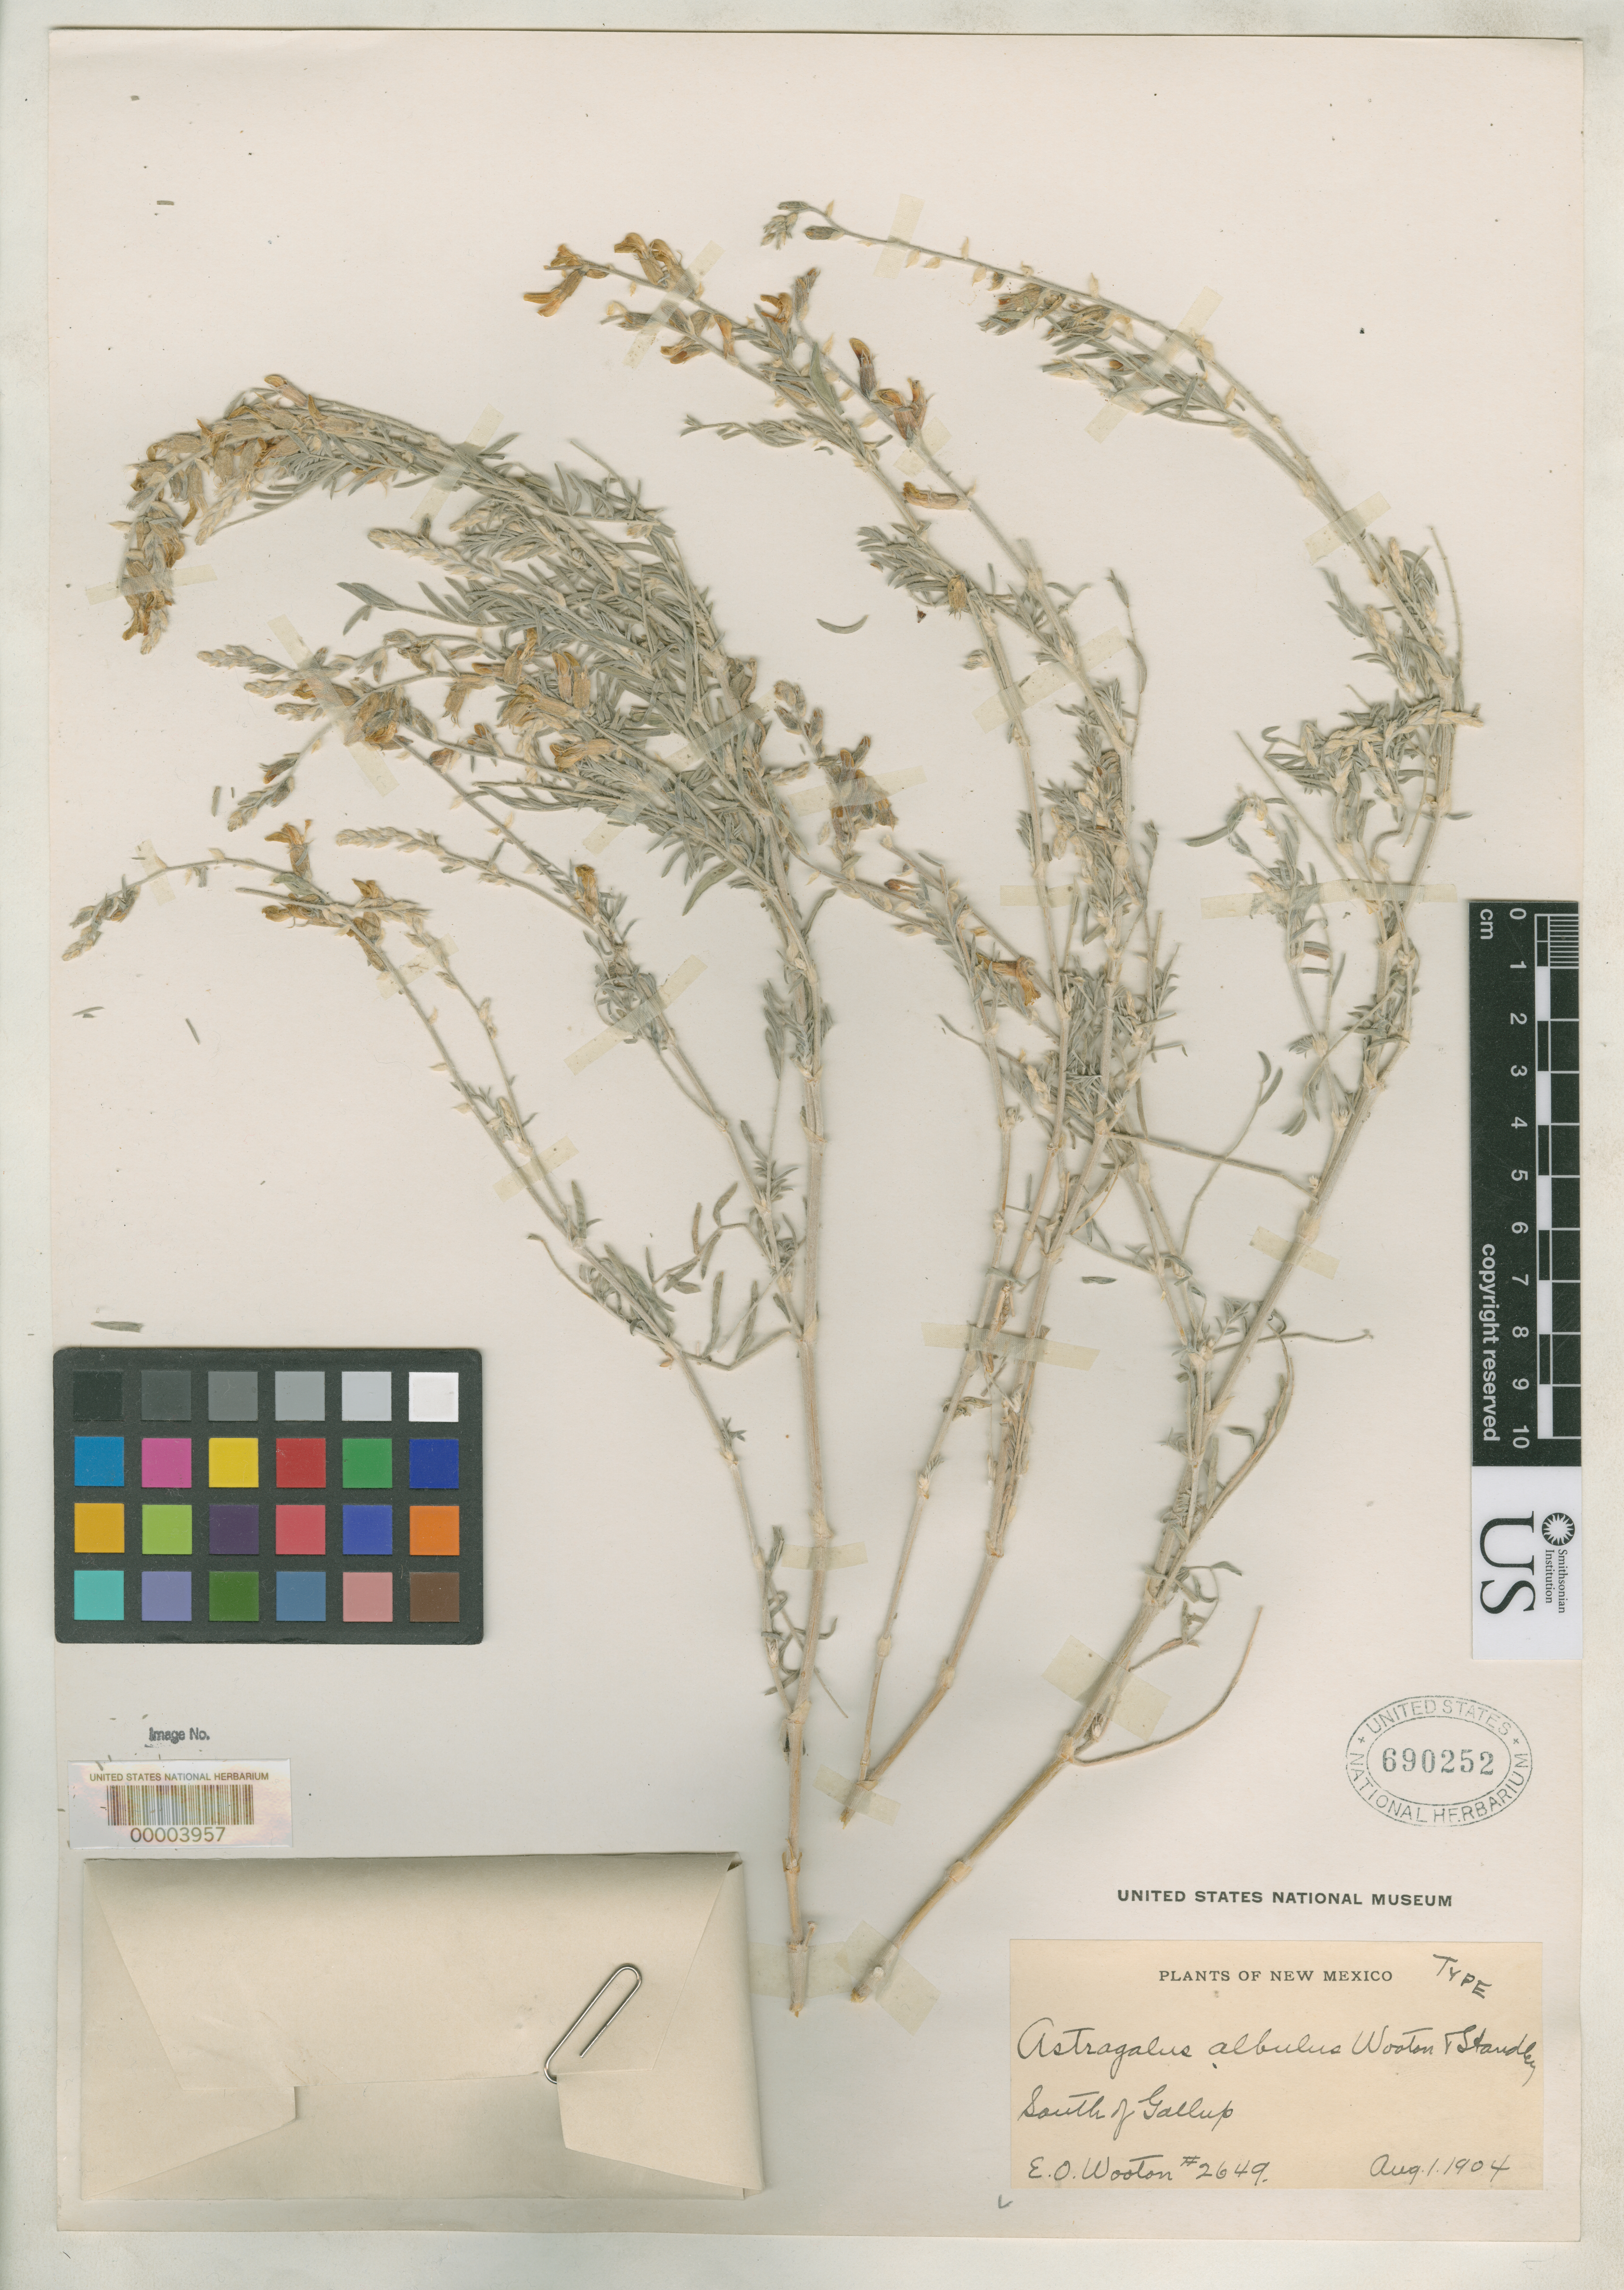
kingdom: Plantae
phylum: Tracheophyta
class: Magnoliopsida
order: Fabales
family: Fabaceae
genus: Astragalus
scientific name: Astragalus albulus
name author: Wooton & Standl.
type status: Holotype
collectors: E. O. Wooton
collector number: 2649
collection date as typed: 01 Aug 1904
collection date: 1904-08-01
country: United States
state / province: New Mexico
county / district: Mckinley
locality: Gallup.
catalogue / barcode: US 690252